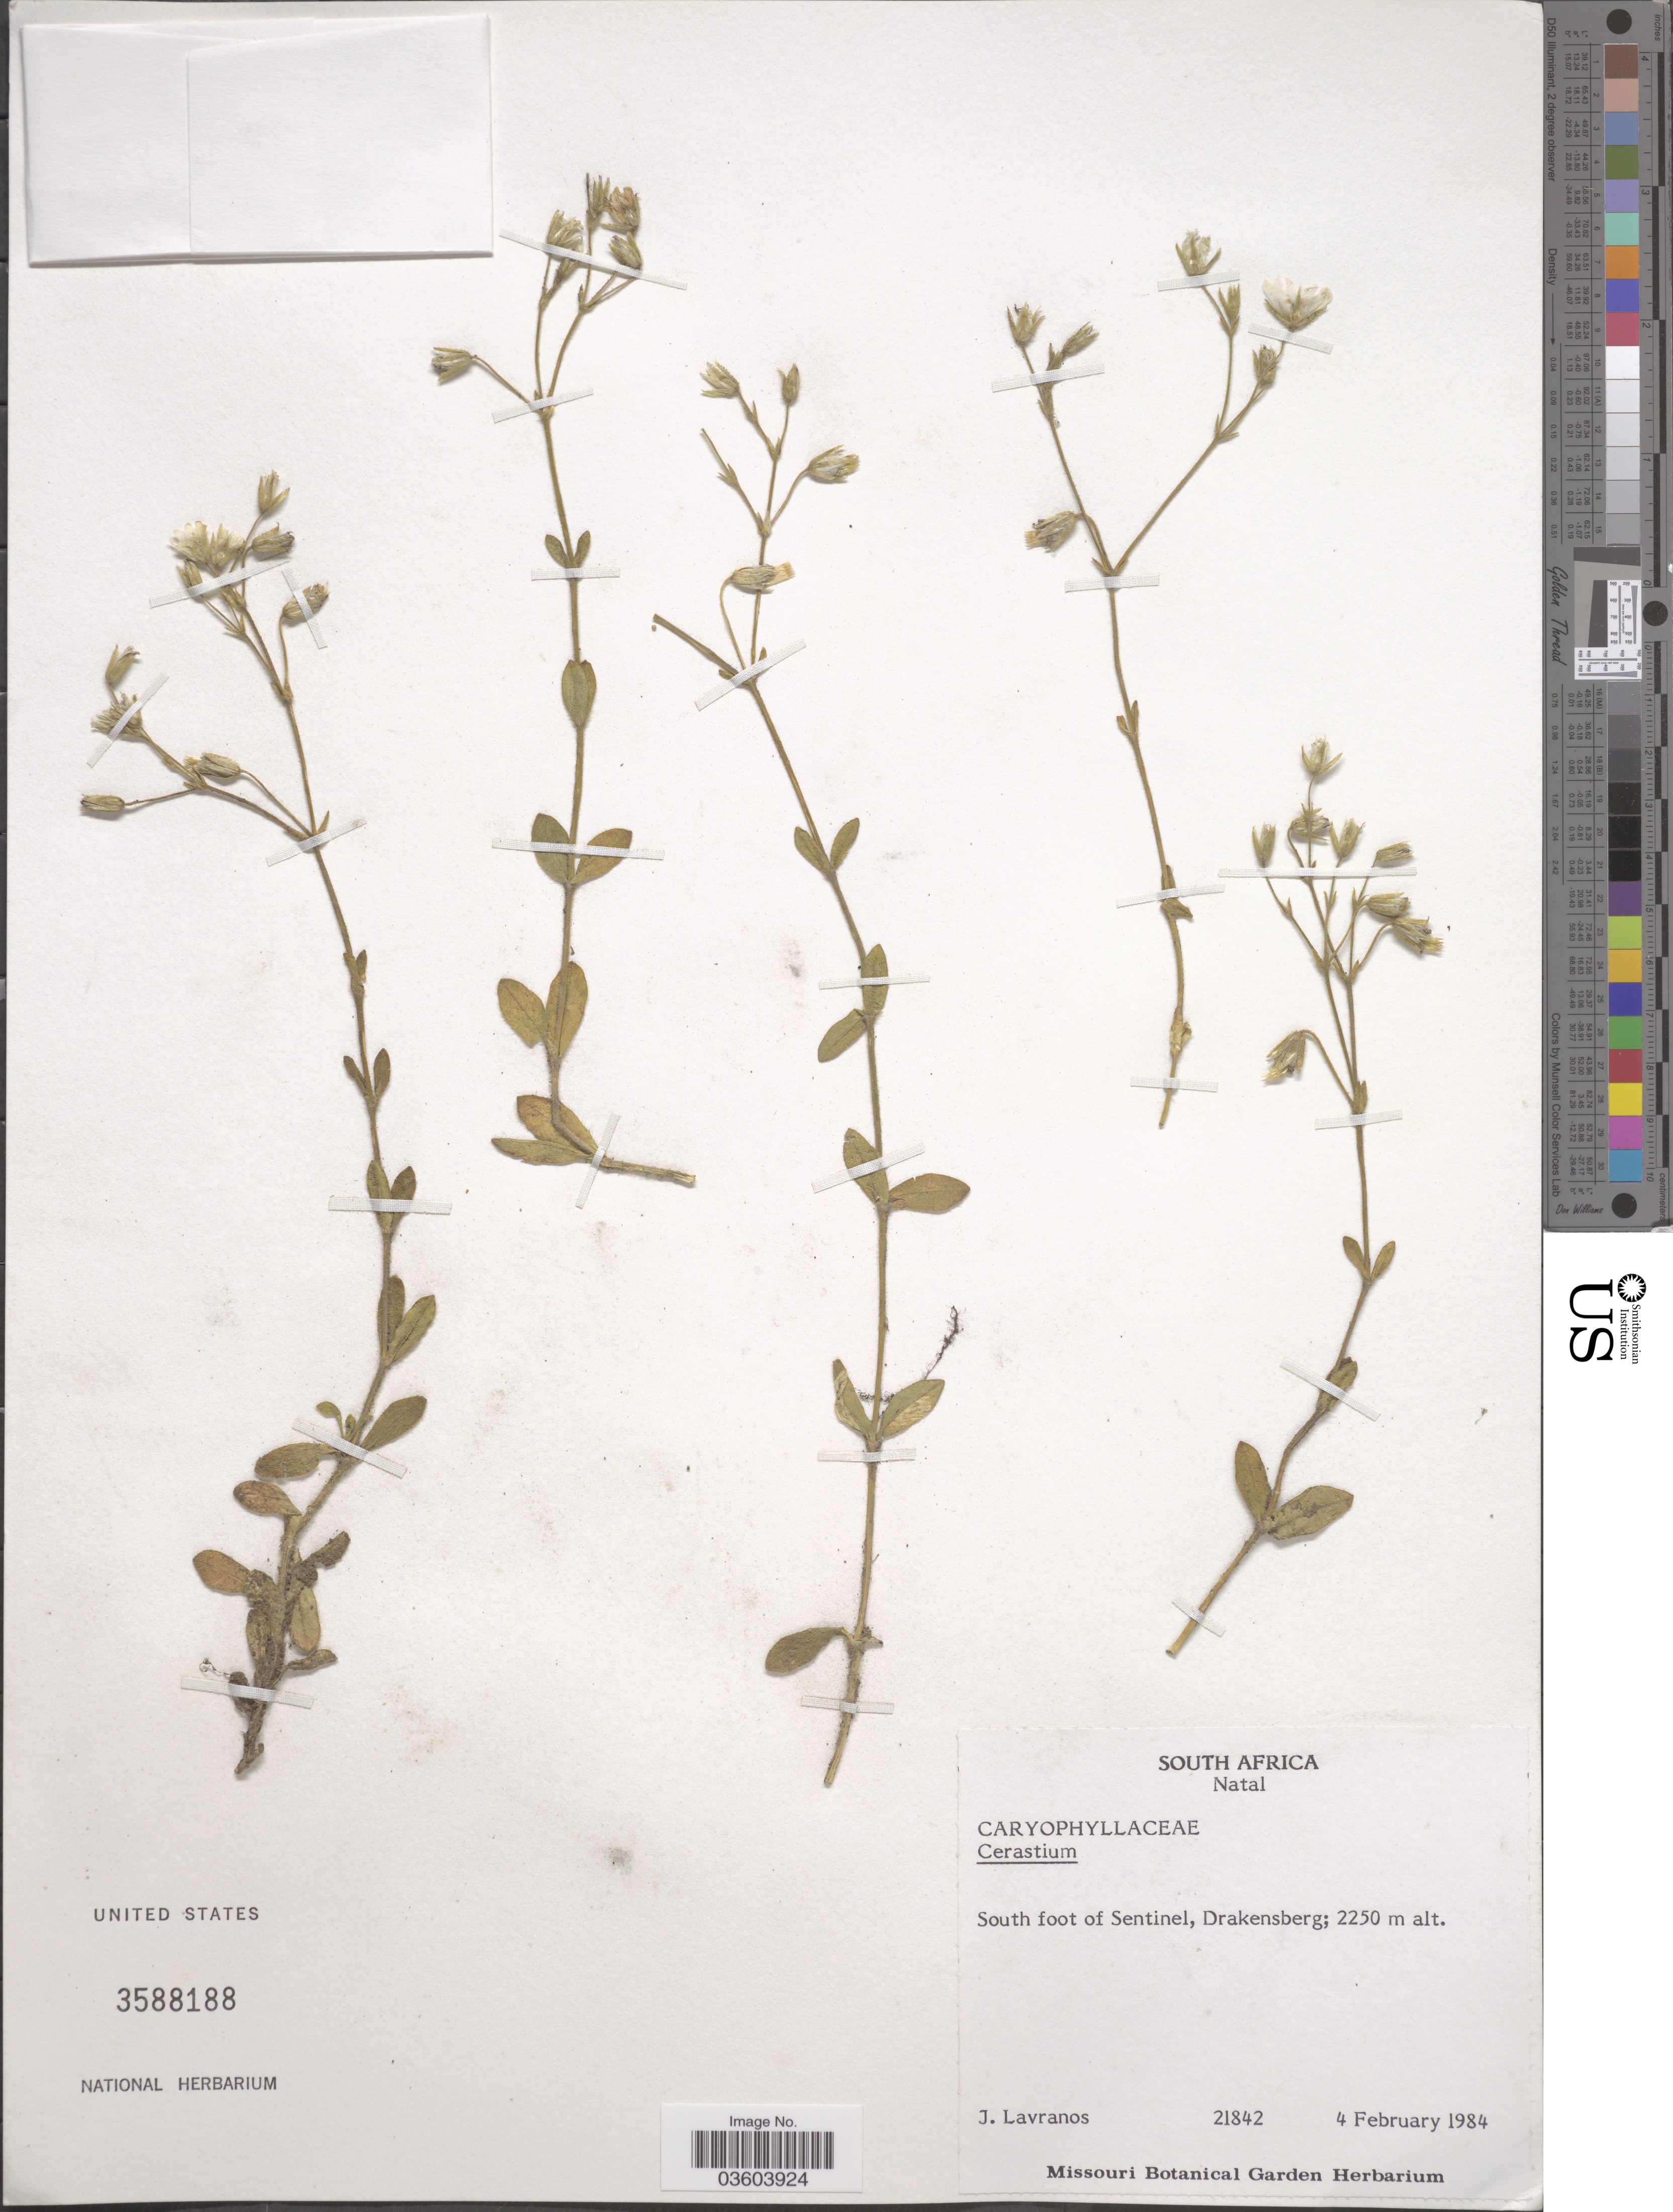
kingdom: Plantae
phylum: Tracheophyta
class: Magnoliopsida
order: Caryophyllales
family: Caryophyllaceae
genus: Cerastium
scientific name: Cerastium sp.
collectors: J. Lavranos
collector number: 21842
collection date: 1984-02-04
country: South Africa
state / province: KwaZulu-Natal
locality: Natal. South foot of Sentinel, Drakensberg.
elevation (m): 2250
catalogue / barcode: US 3588188